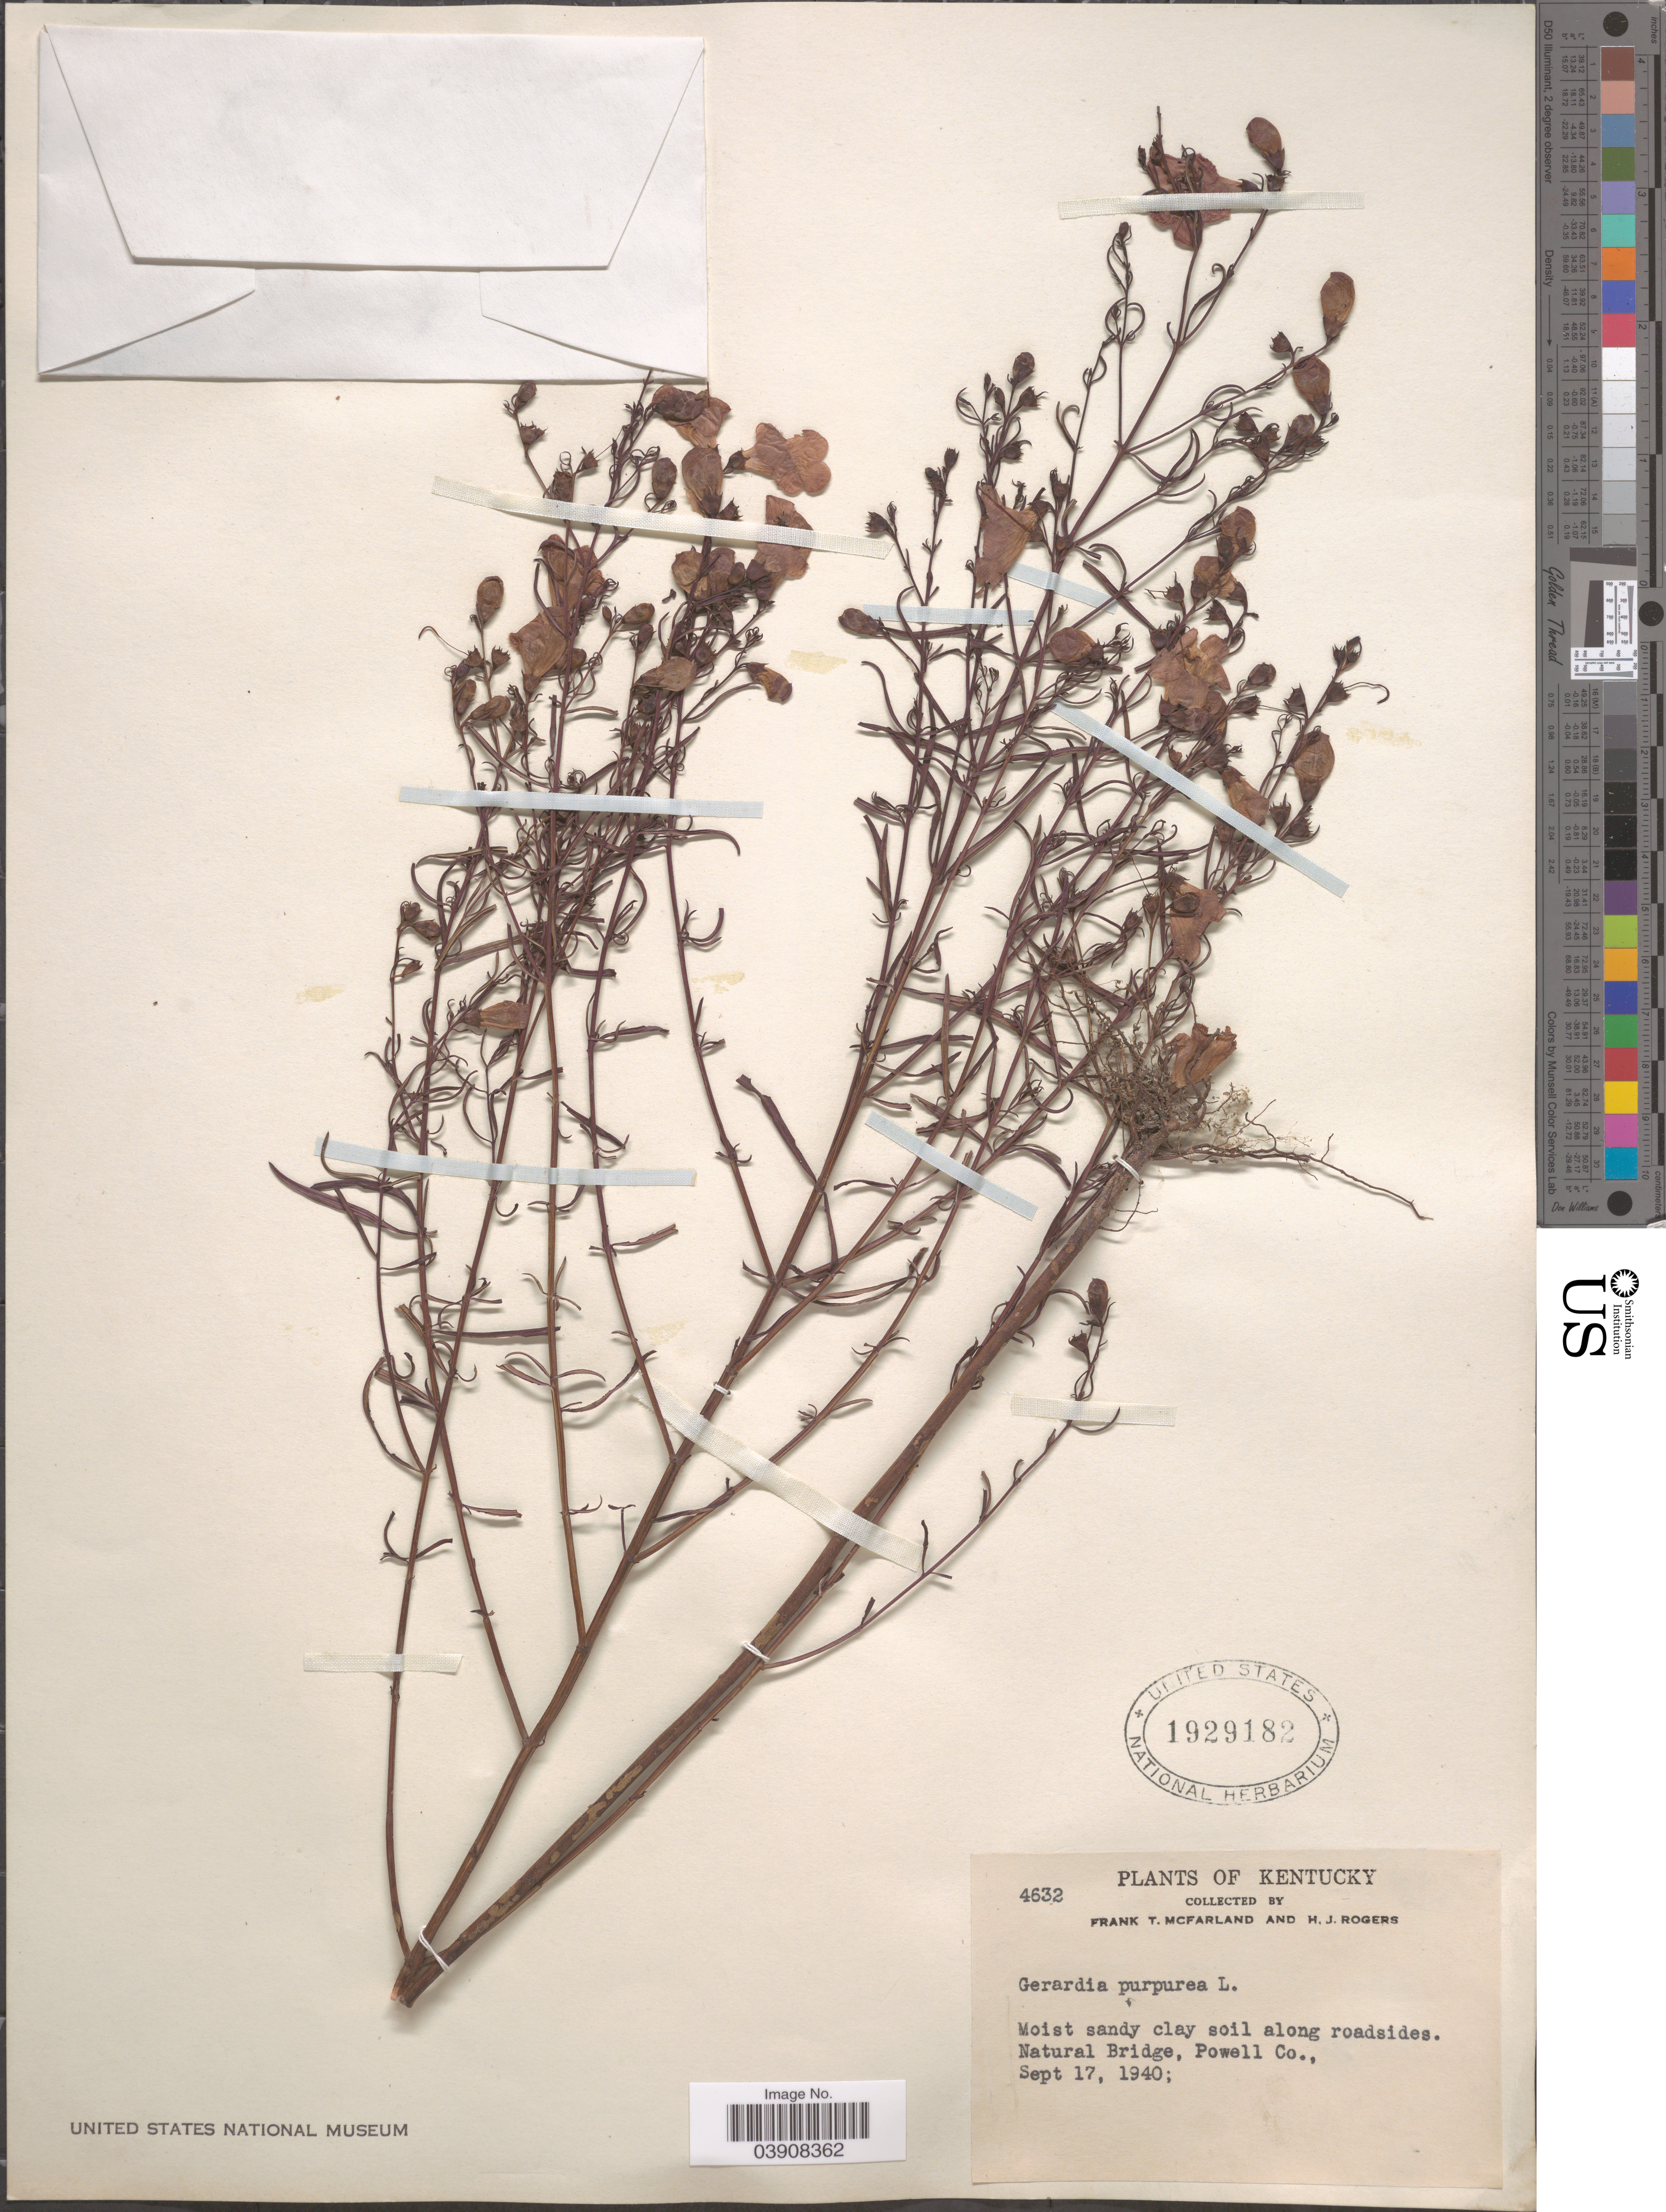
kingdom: Plantae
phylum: Tracheophyta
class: Magnoliopsida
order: Lamiales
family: Orobanchaceae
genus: Agalinis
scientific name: Agalinis purpurea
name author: (L.) Pennell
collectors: F. McFarland & H. J. Rogers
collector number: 4632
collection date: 1940-09-17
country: United States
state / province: Kentucky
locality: Natural Bridge, Powell Co.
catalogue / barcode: US 1929182